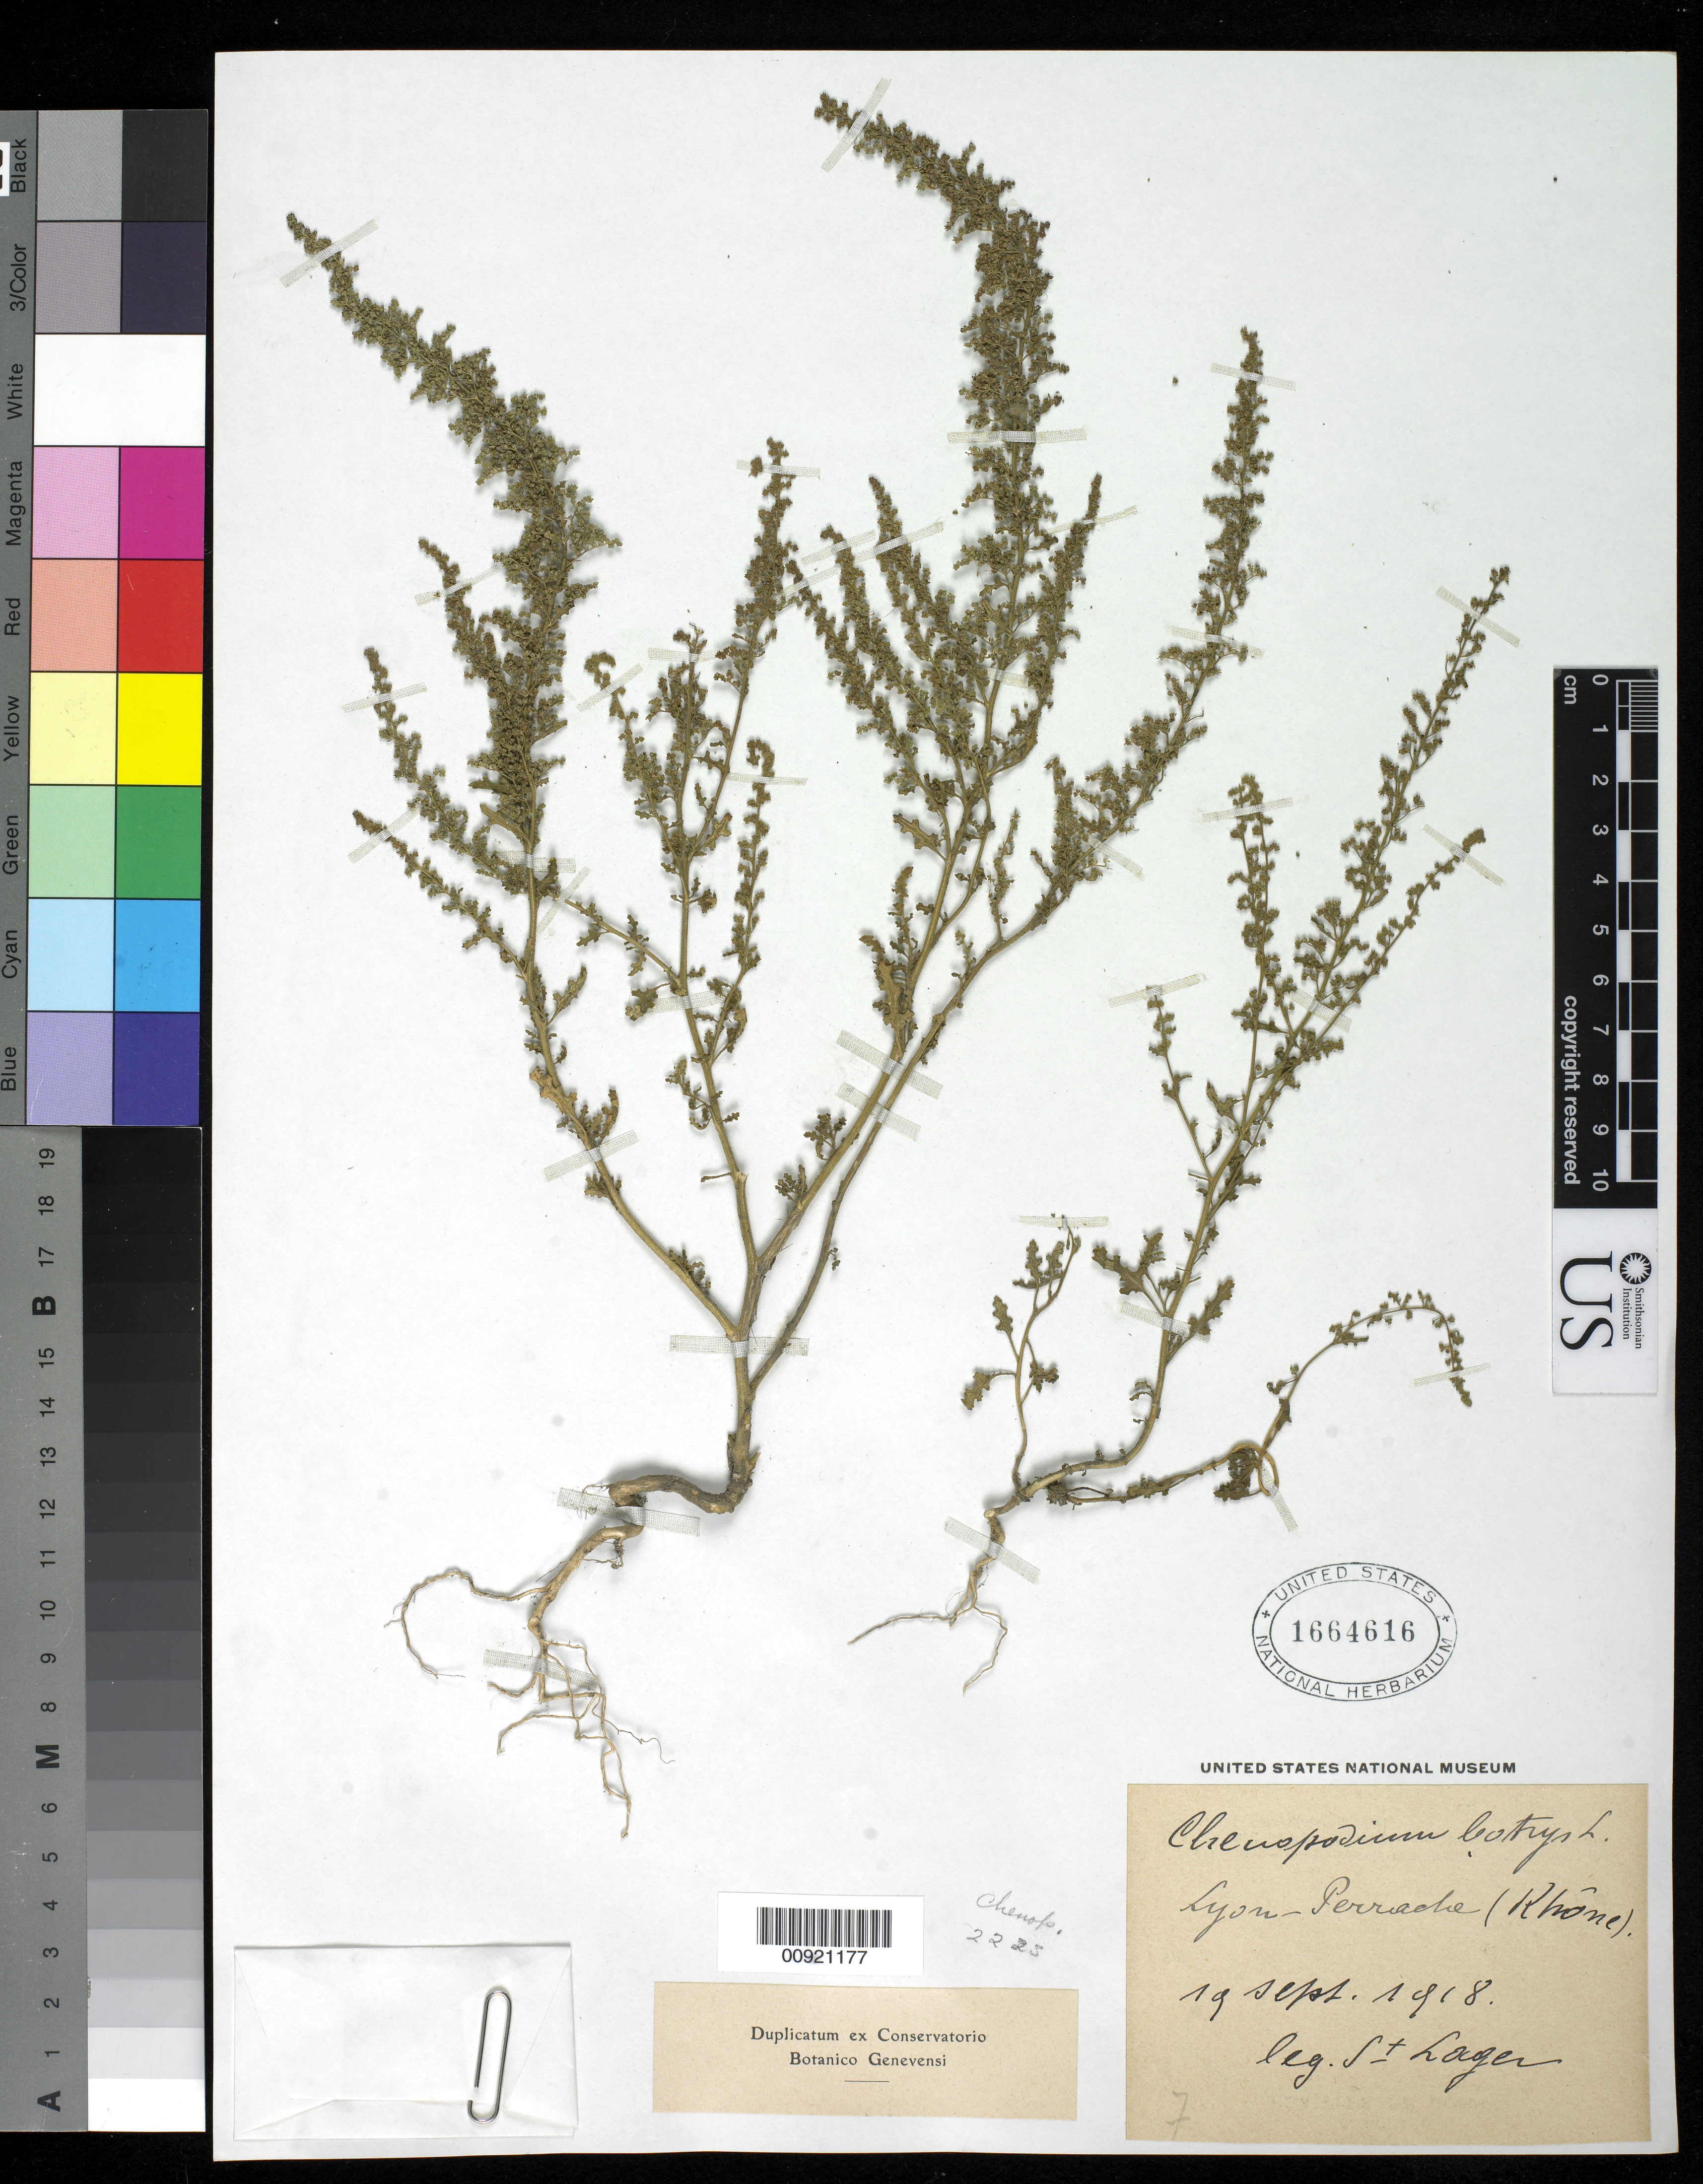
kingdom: Plantae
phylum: Tracheophyta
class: Magnoliopsida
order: Caryophyllales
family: Amaranthaceae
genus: Chenopodium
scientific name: Chenopodium botrys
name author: L.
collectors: J. B. Saint-Lager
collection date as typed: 09 Sep 1918 or 19 Sep 1918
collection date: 1918-09-09 or 1918-09-19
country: France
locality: Lyon-Perriache (Rhône)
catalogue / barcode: US 1664616